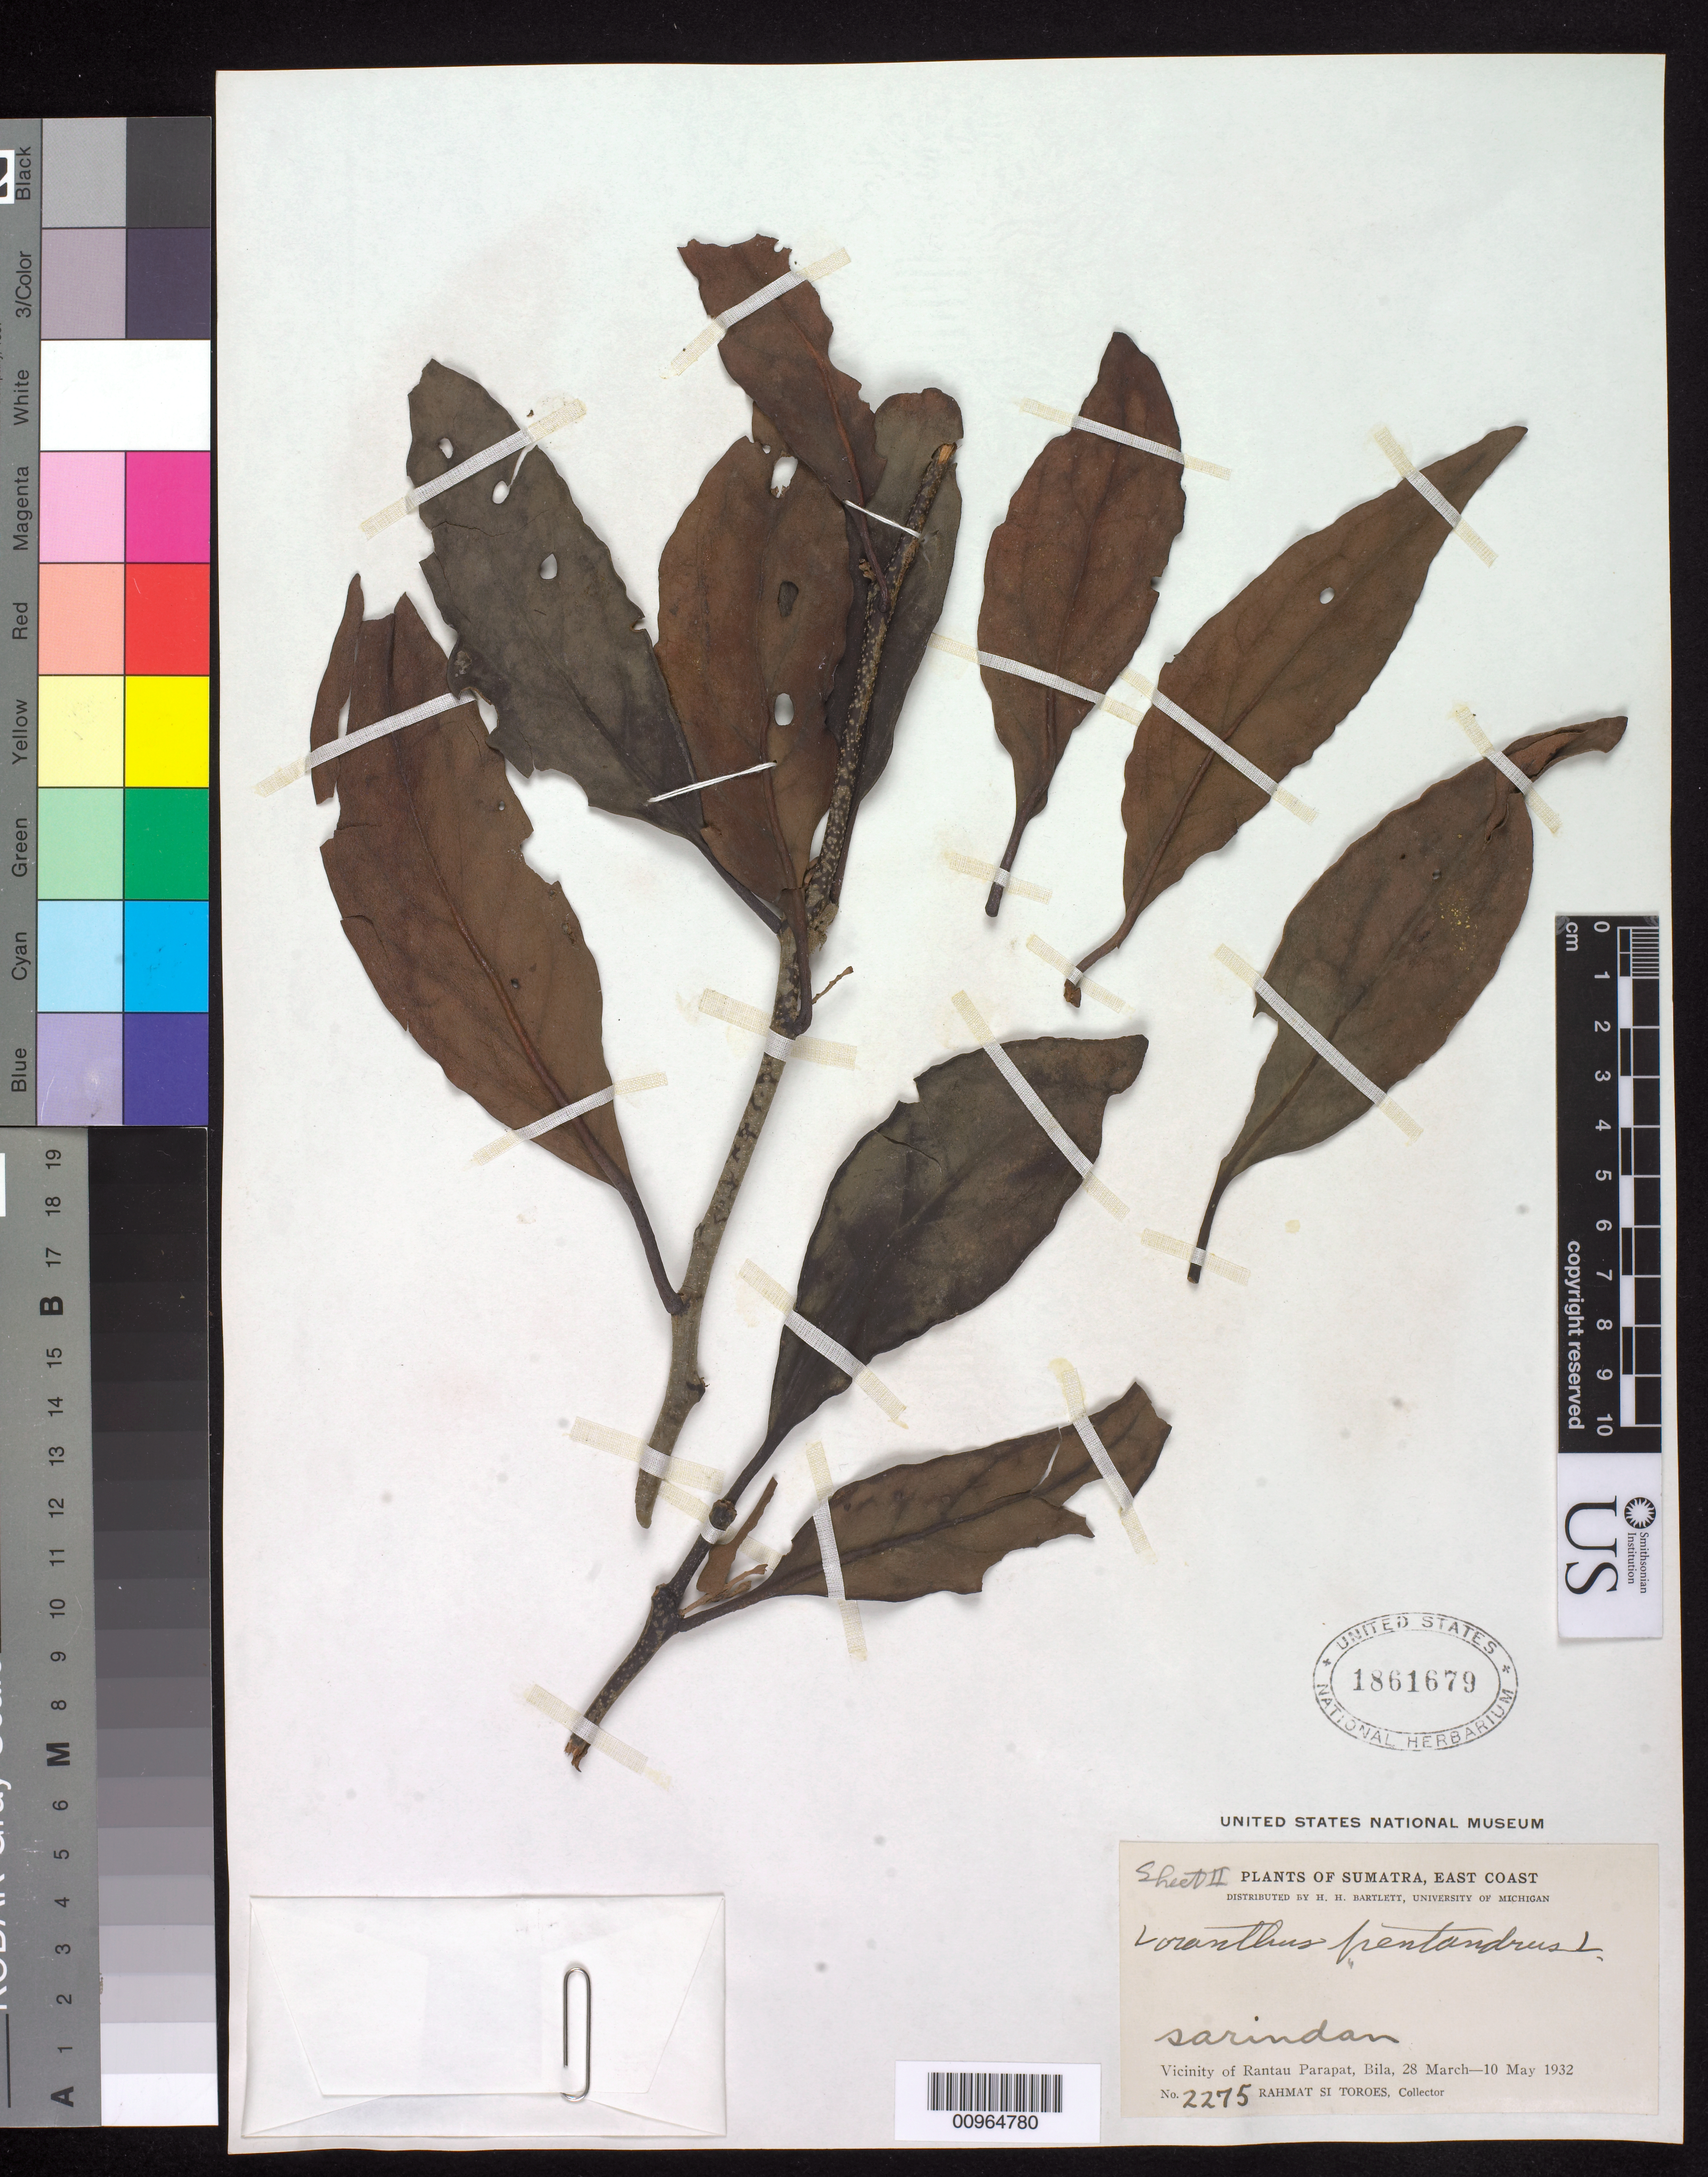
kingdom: Plantae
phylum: Tracheophyta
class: Magnoliopsida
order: Santalales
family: Loranthaceae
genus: Loranthus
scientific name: Loranthus pentandrus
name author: L.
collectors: Rahmat Si Boeea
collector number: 2275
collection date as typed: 28 Mar 1932 to 10 May 1932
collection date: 1932-03-28/1932-05-10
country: Indonesia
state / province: Sumatra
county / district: North Sumatra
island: Sumatra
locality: Vicinity of Rantau Parapat, Bila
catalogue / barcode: US 1861679